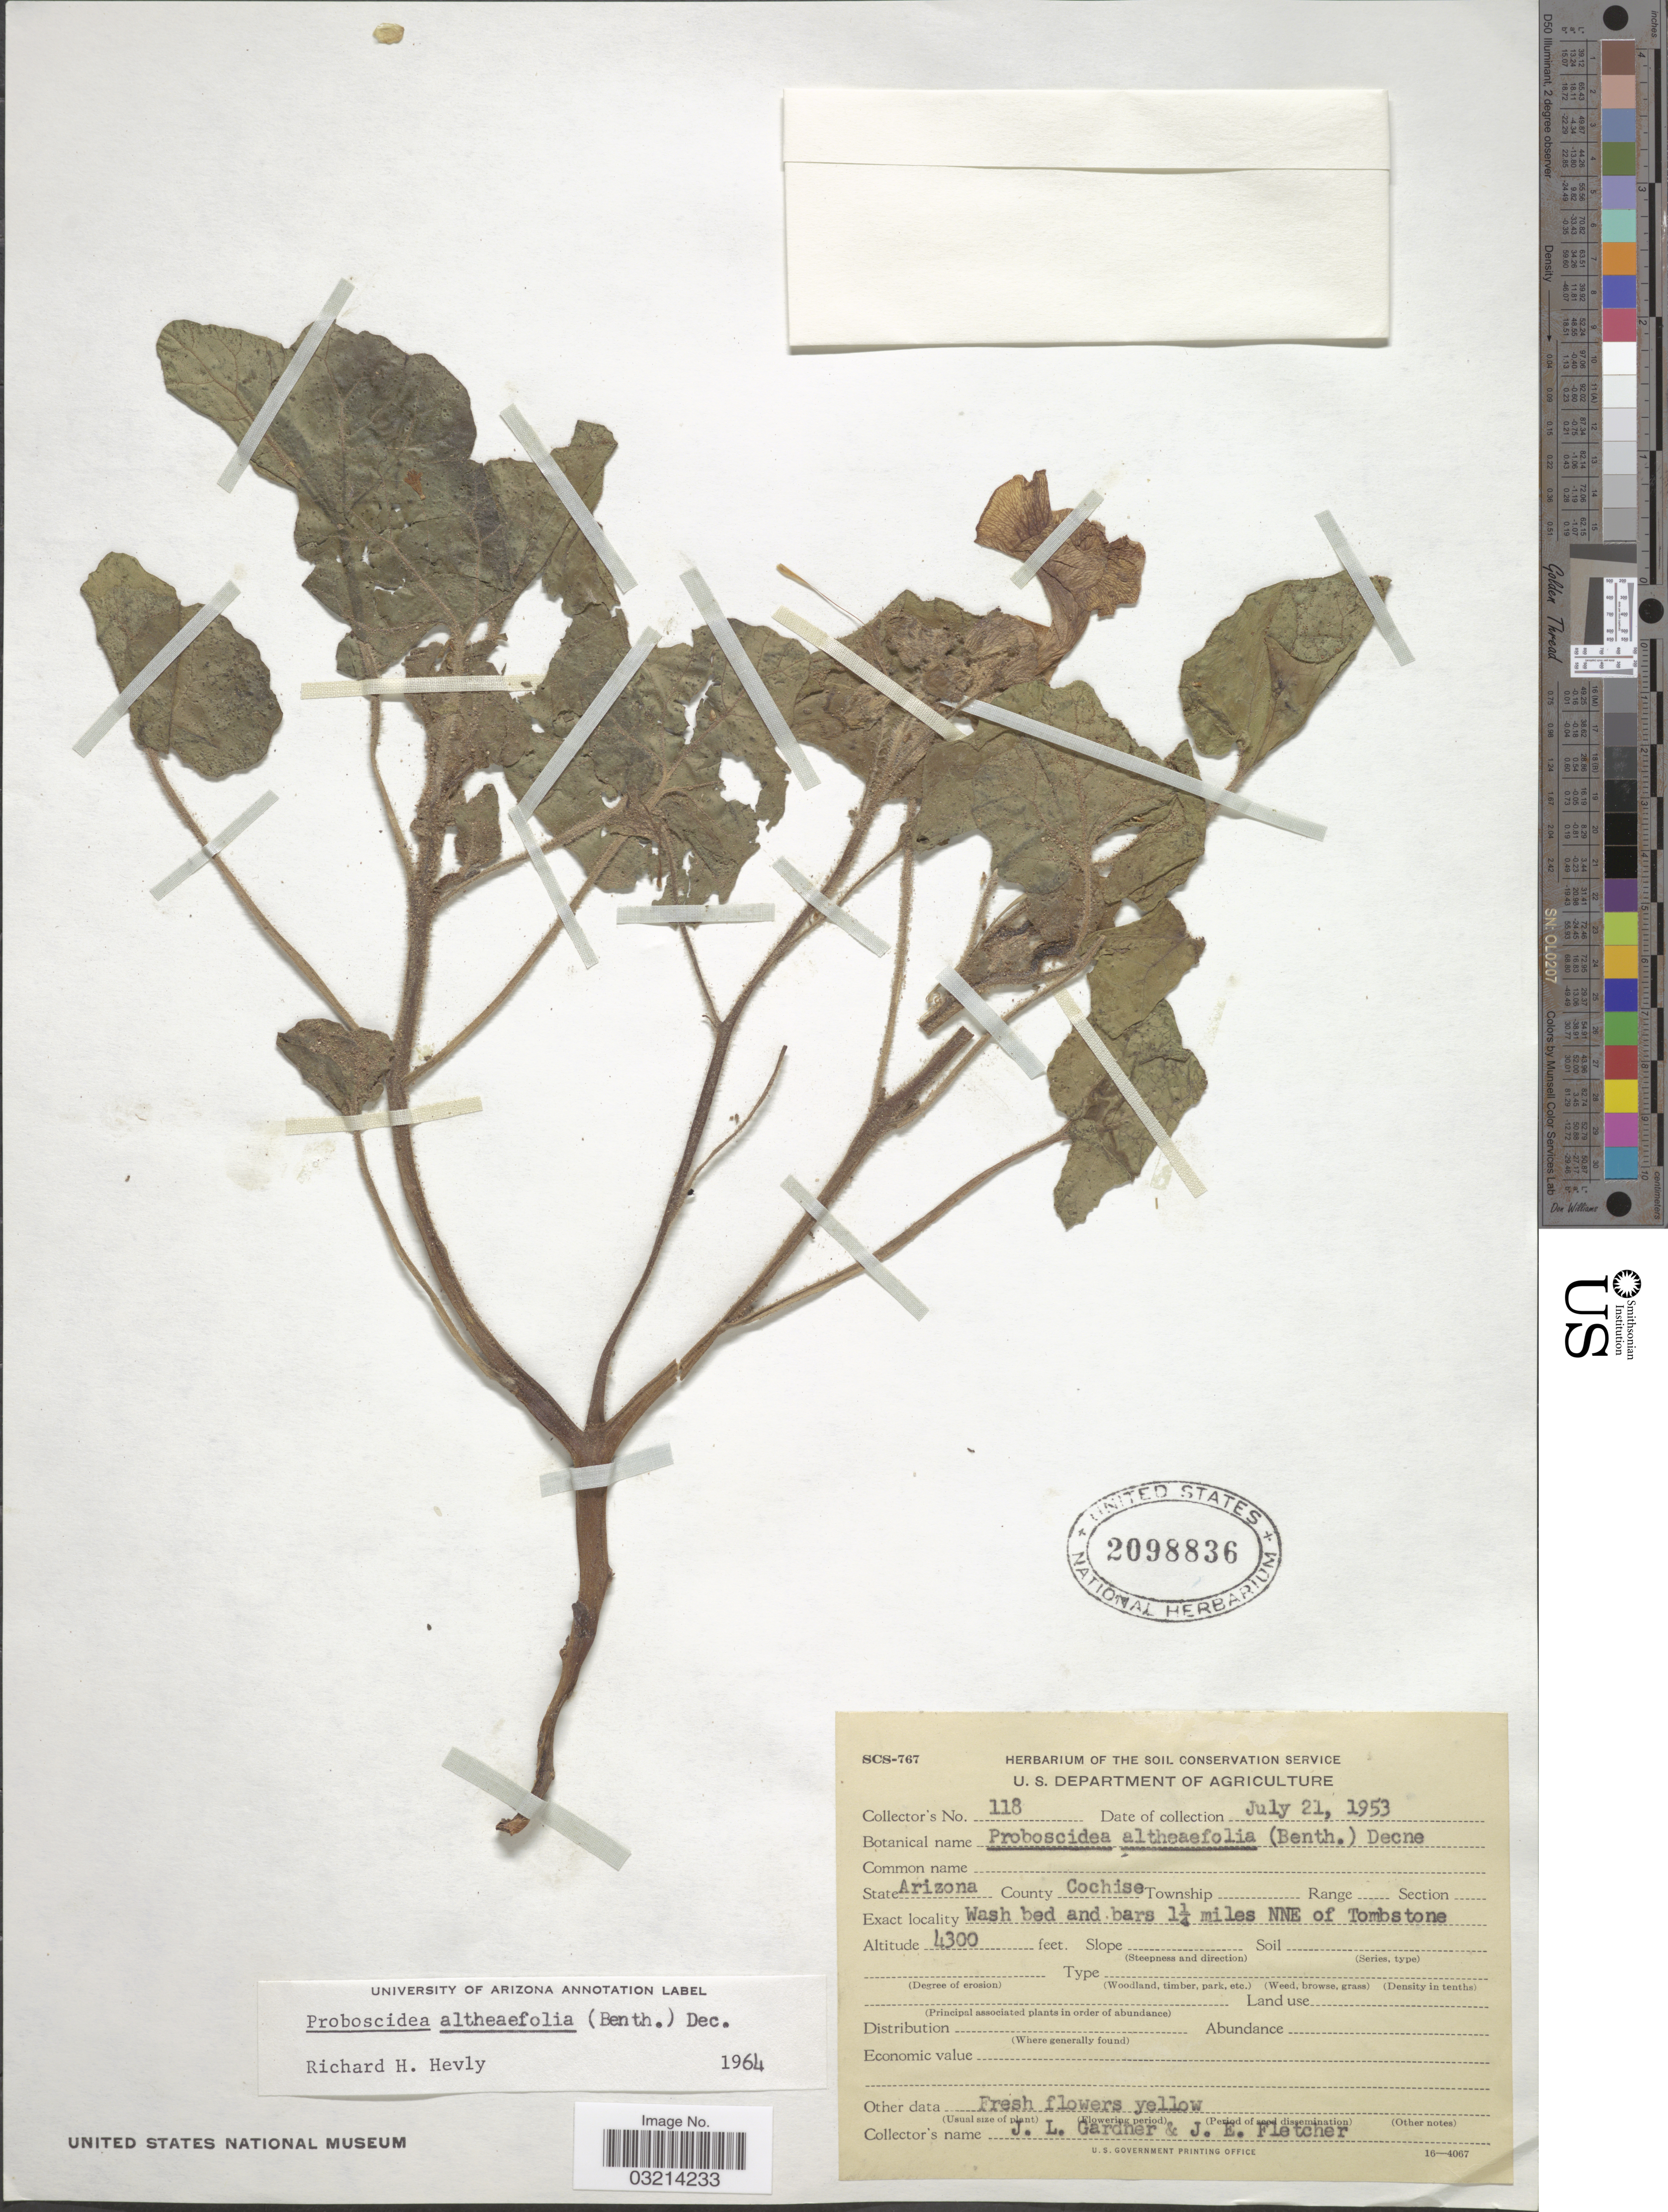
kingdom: Plantae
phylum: Tracheophyta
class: Magnoliopsida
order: Lamiales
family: Martyniaceae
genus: Proboscidea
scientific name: Proboscidea althaeifolia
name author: (Benth.) Decne.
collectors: J. L. Gardner & J. Fletcher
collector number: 118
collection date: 1953-07-21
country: United States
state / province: Arizona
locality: County Cochise. Wash bed and bars 1¼ miles NNE of Tombstone.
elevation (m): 1311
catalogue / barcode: US 2098836